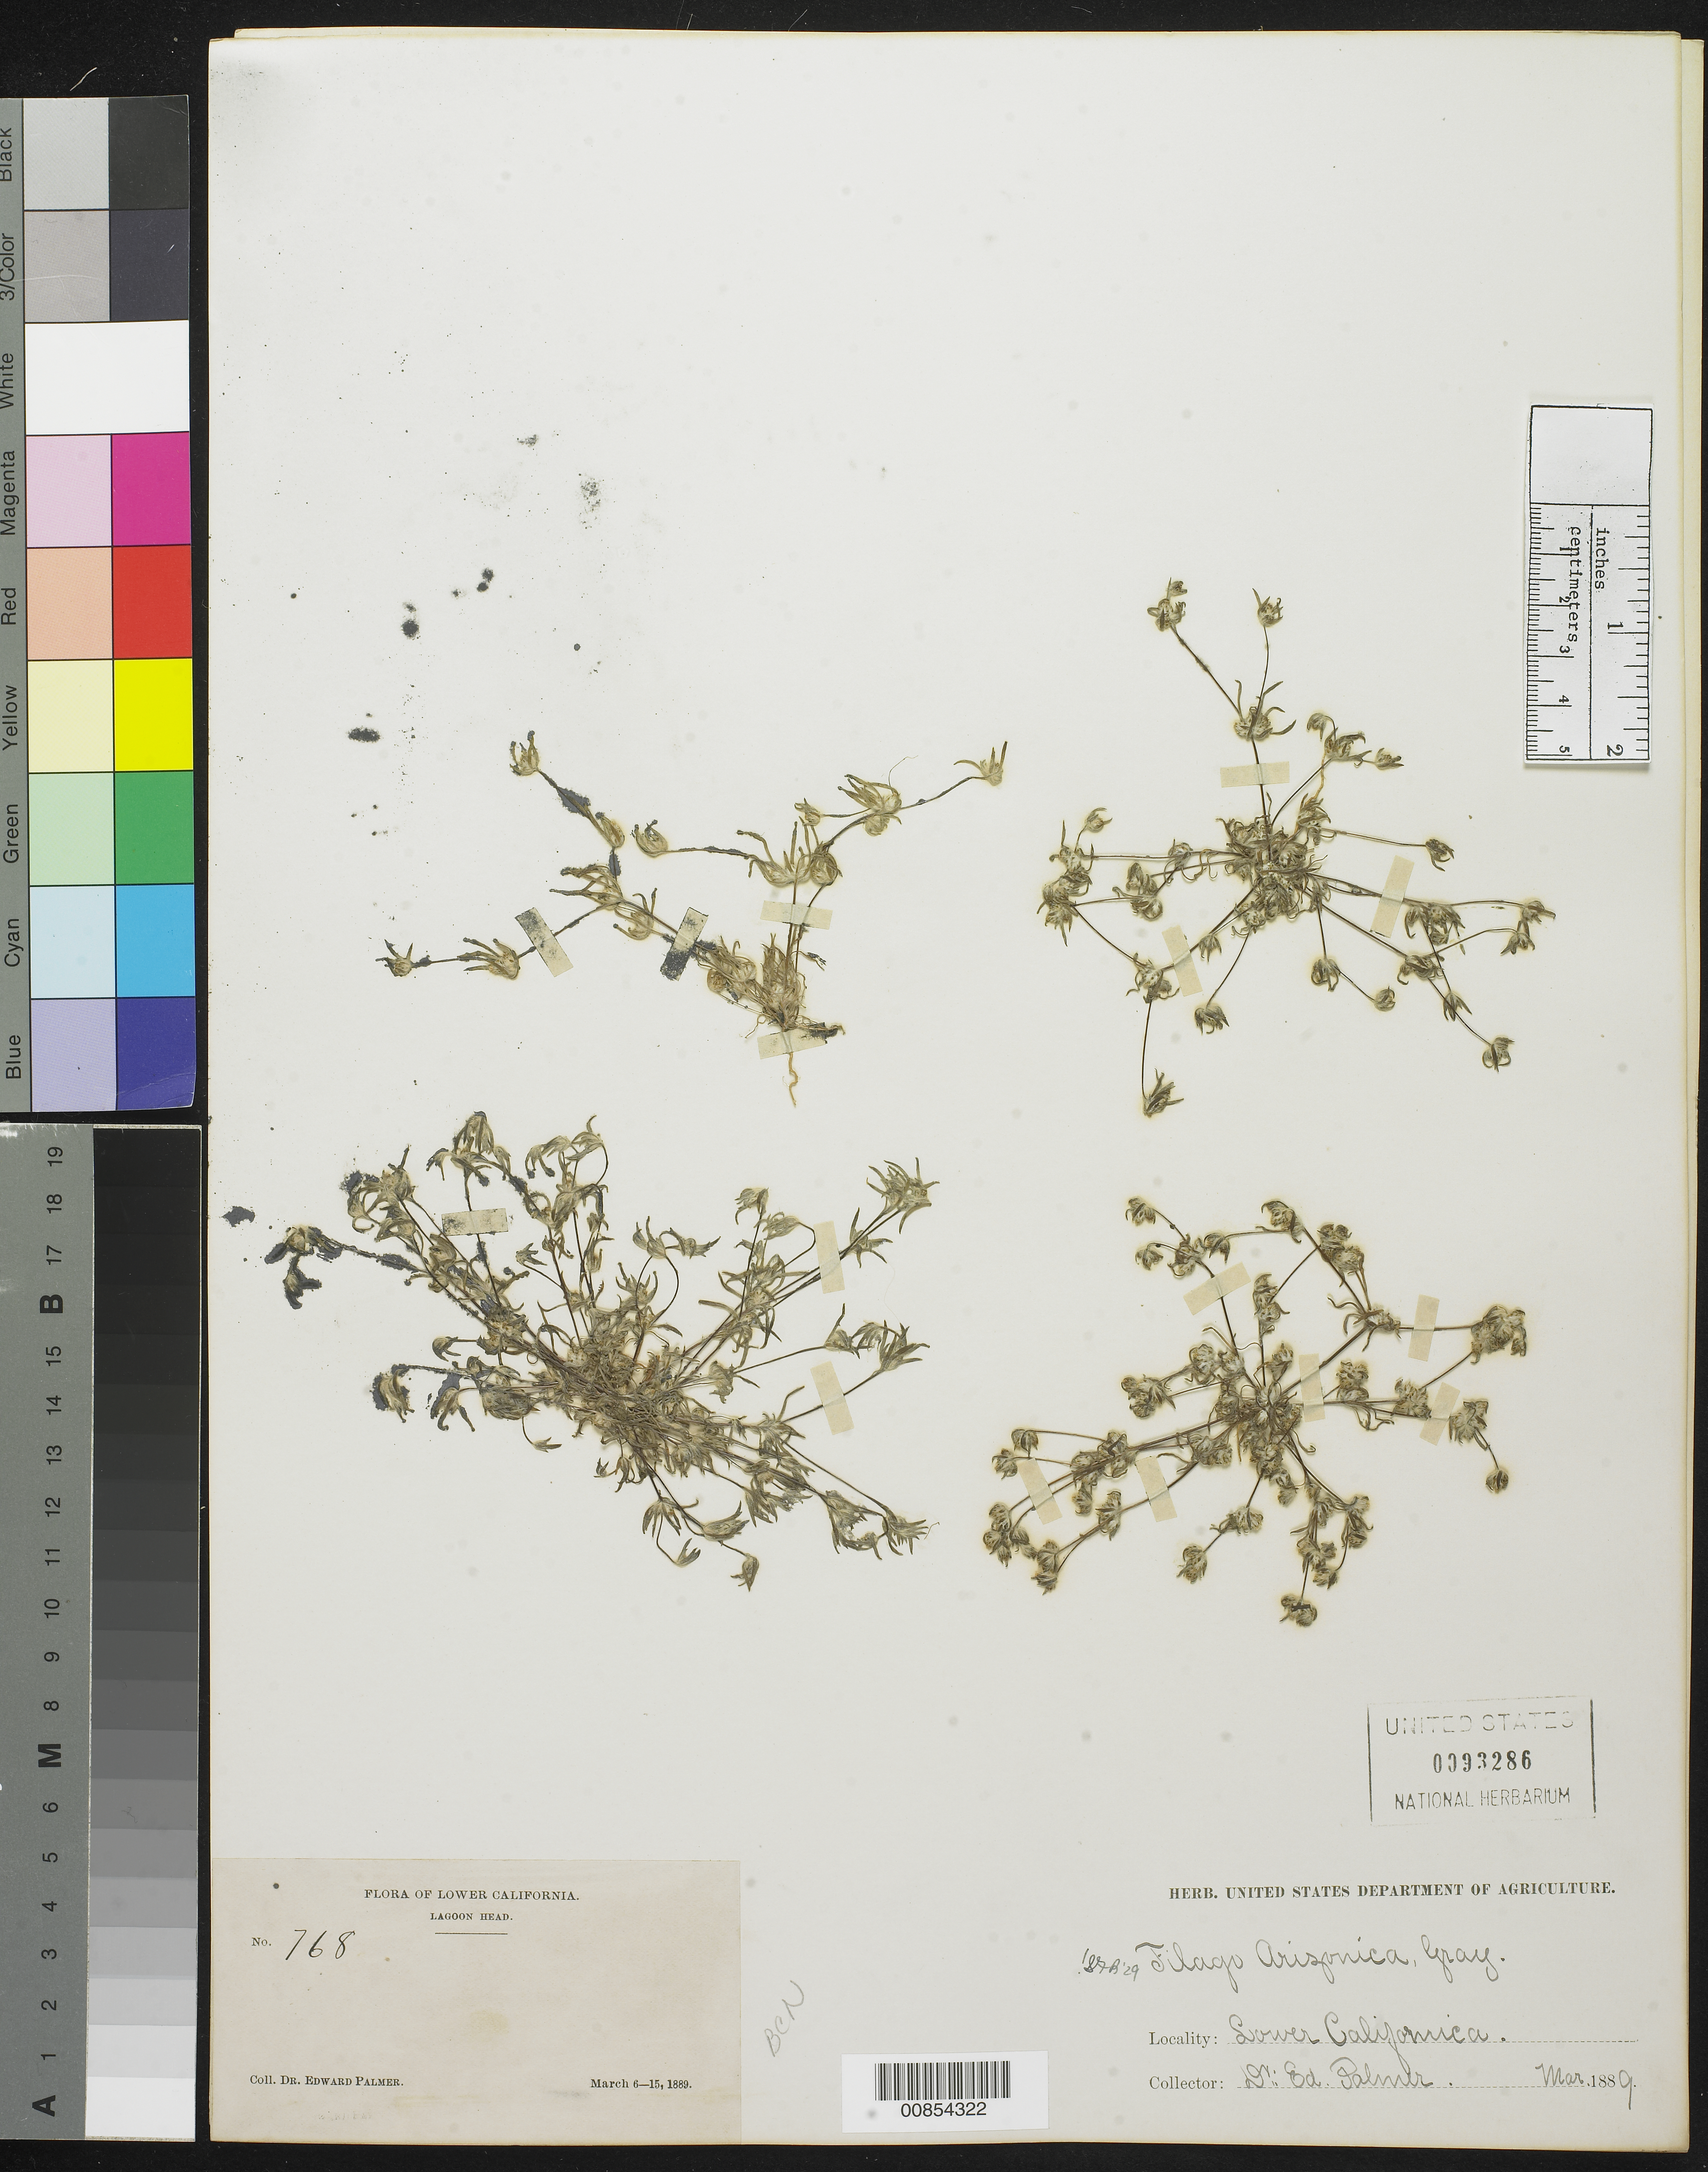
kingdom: Plantae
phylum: Tracheophyta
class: Magnoliopsida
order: Asterales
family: Asteraceae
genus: Filago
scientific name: Filago arizonica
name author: A. Gray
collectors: E. Palmer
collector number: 768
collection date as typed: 06 Mar 1889 to 15 Mar 1889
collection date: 1889-03-06/1889-03-15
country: Mexico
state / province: Baja California Norte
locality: Lagoon Head, Baja California.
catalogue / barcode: US 93286